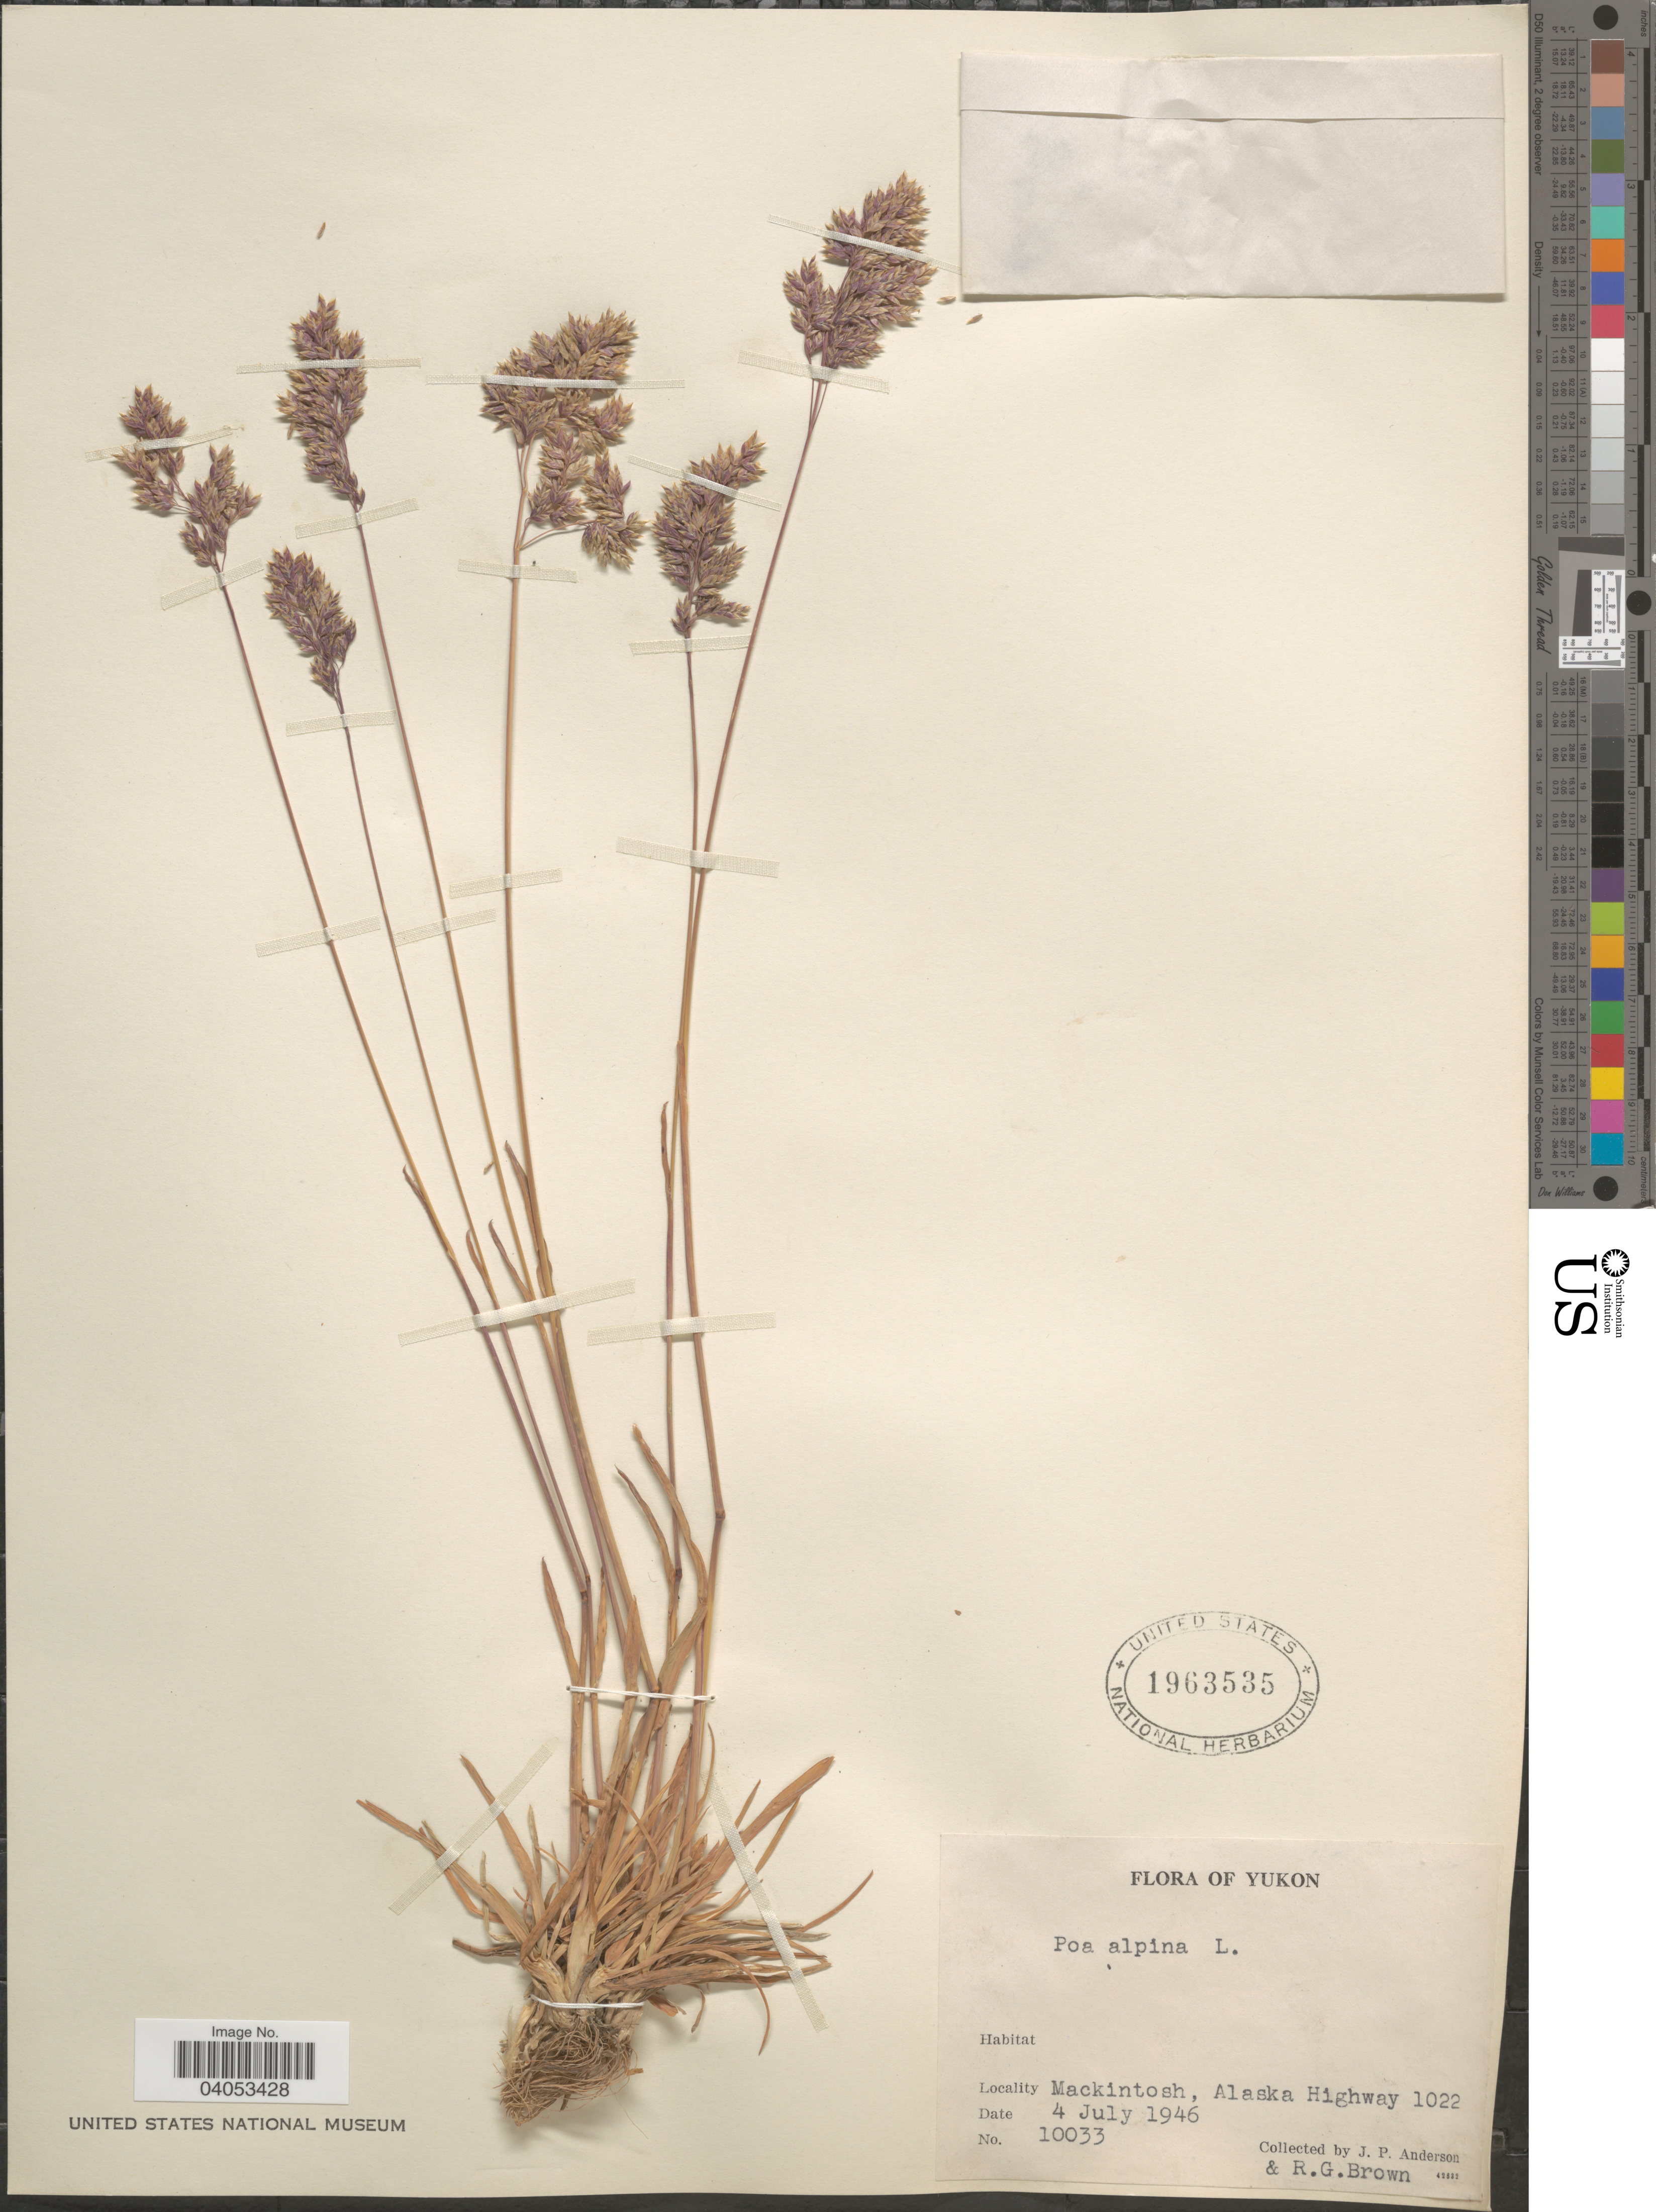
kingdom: Plantae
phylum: Tracheophyta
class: Liliopsida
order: Poales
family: Poaceae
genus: Poa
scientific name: Poa alpina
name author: L.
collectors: J. P. Anderson & R. G. Brown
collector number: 10033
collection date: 1946-07-04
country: Canada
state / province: Yukon Territory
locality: Yukon. Mackintosh, Alaska Highway 1022.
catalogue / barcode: US 1963535